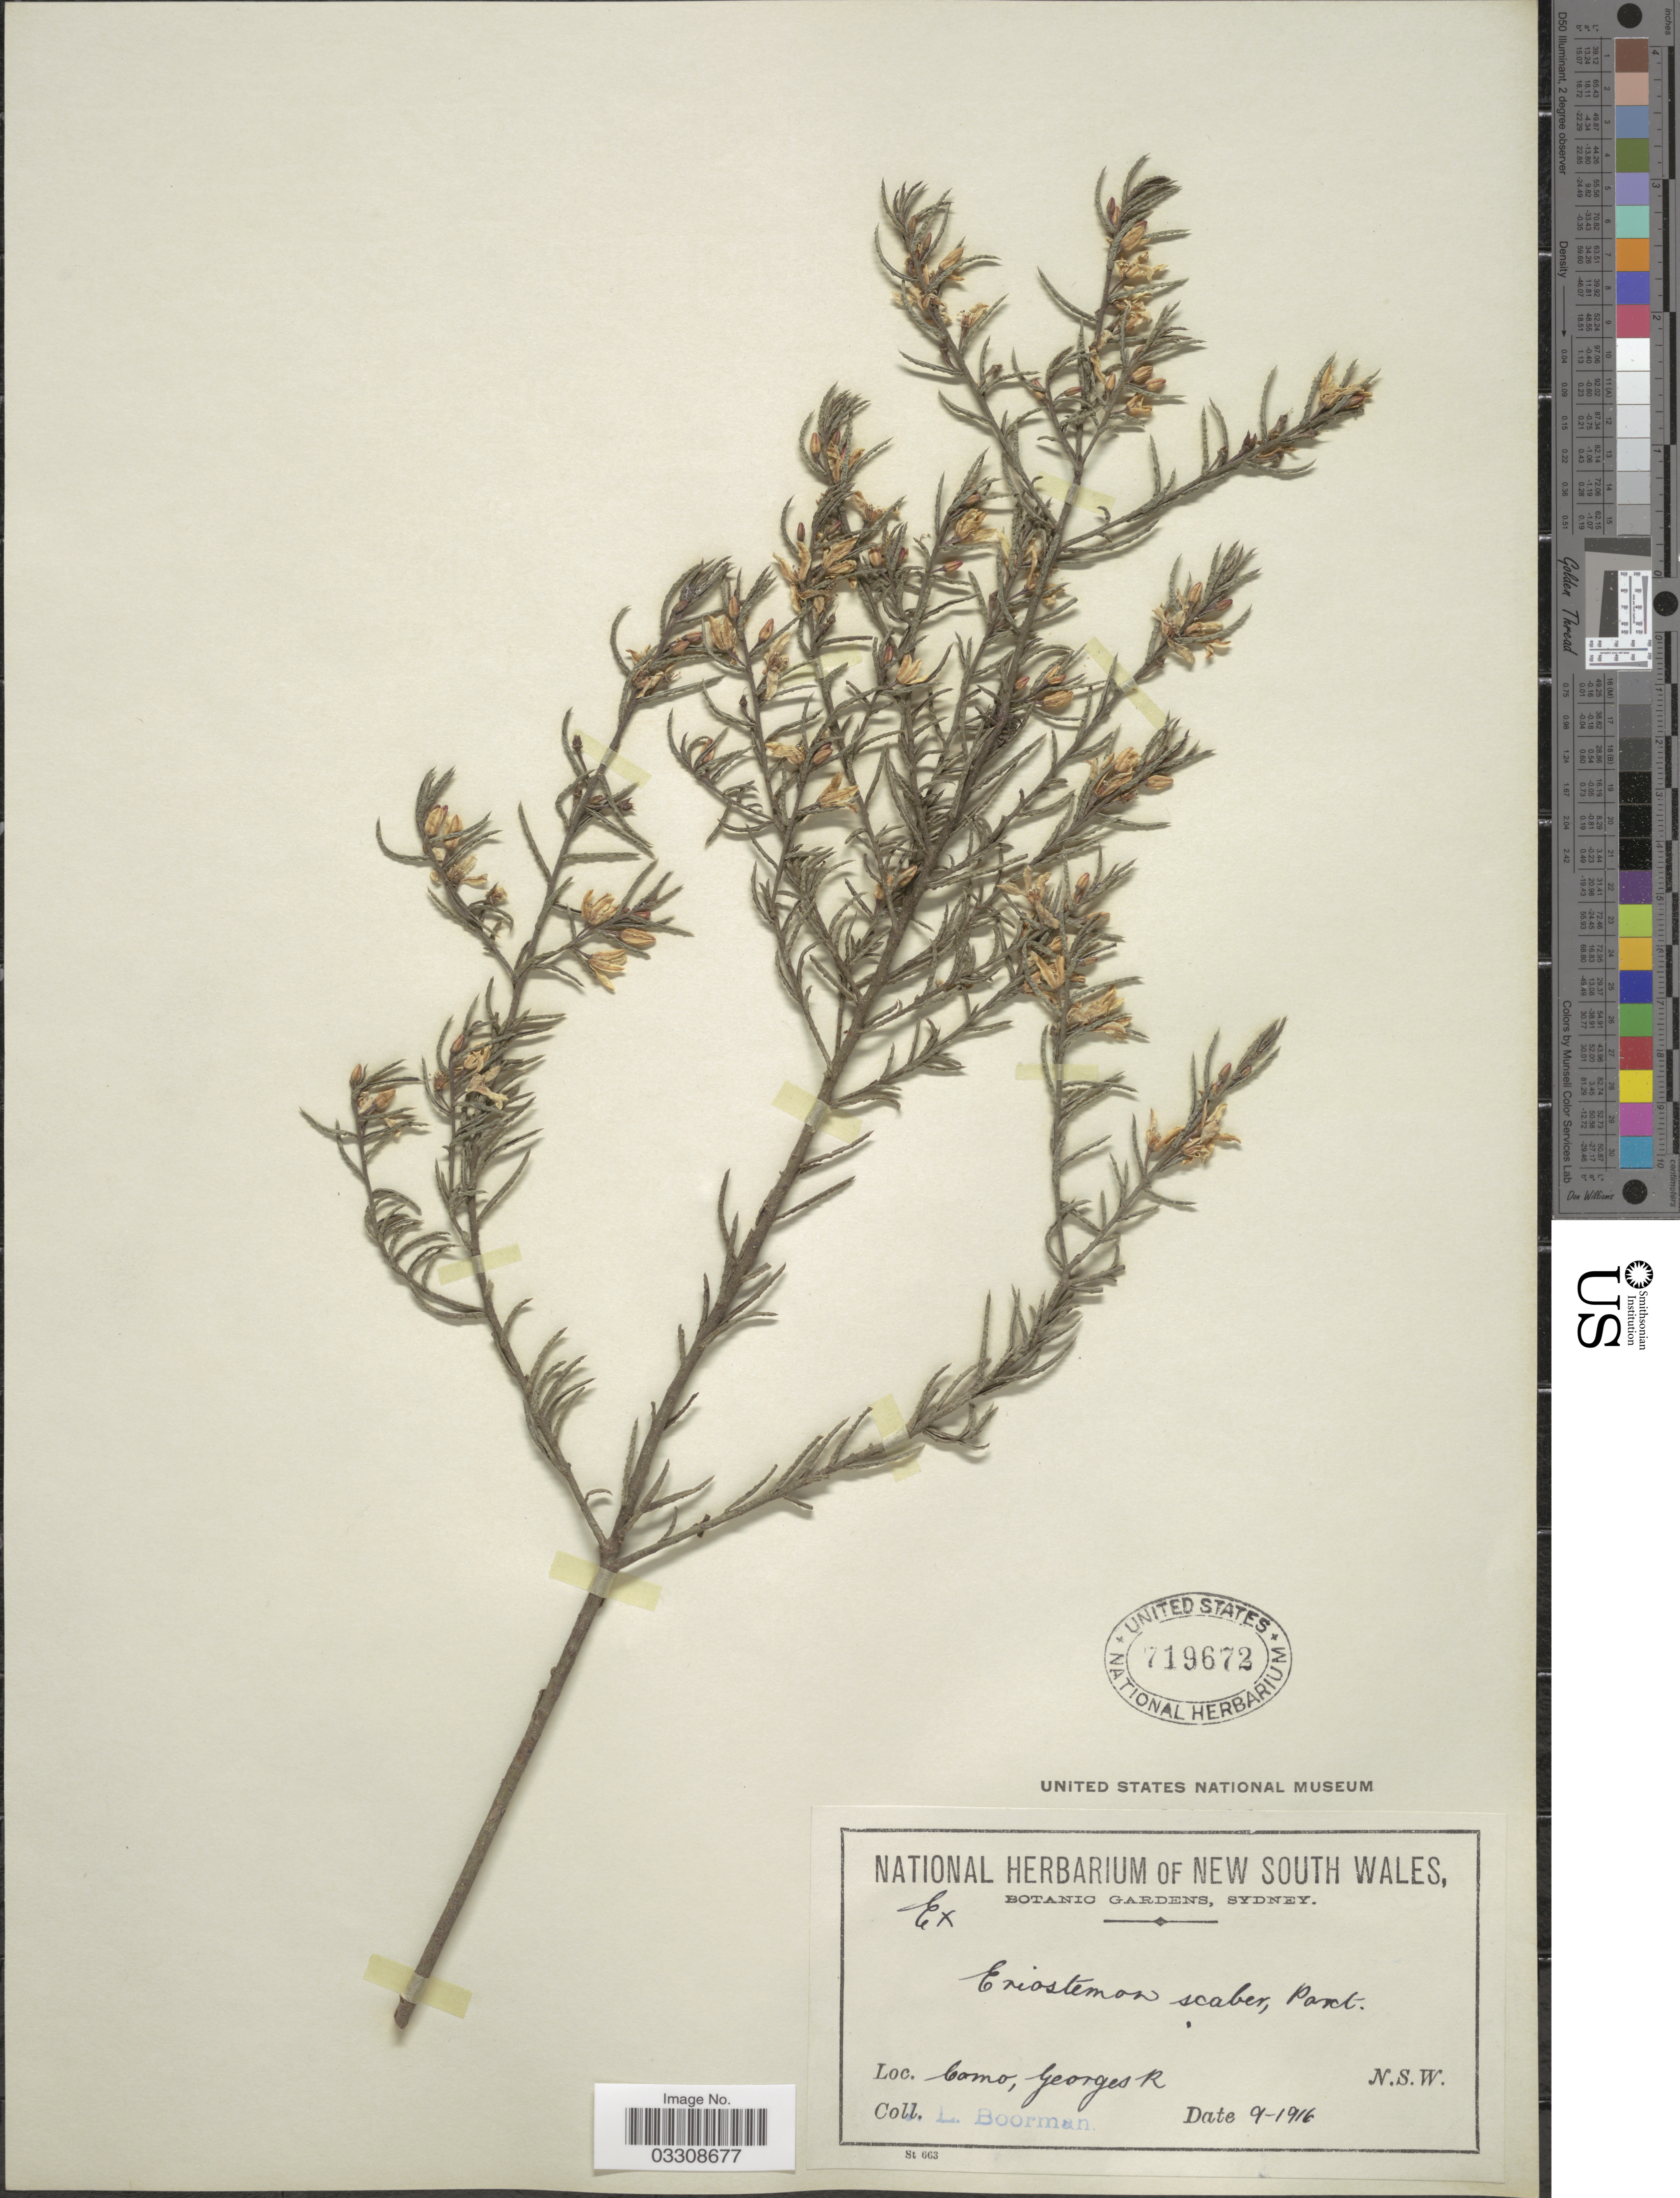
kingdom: Plantae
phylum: Tracheophyta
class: Magnoliopsida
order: Sapindales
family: Rutaceae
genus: Eriostemon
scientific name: Eriostemon scaber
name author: Paxton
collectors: J. Boorman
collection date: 1916-09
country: Australia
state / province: New South Wales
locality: Como, Georges R.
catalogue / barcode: US 719672